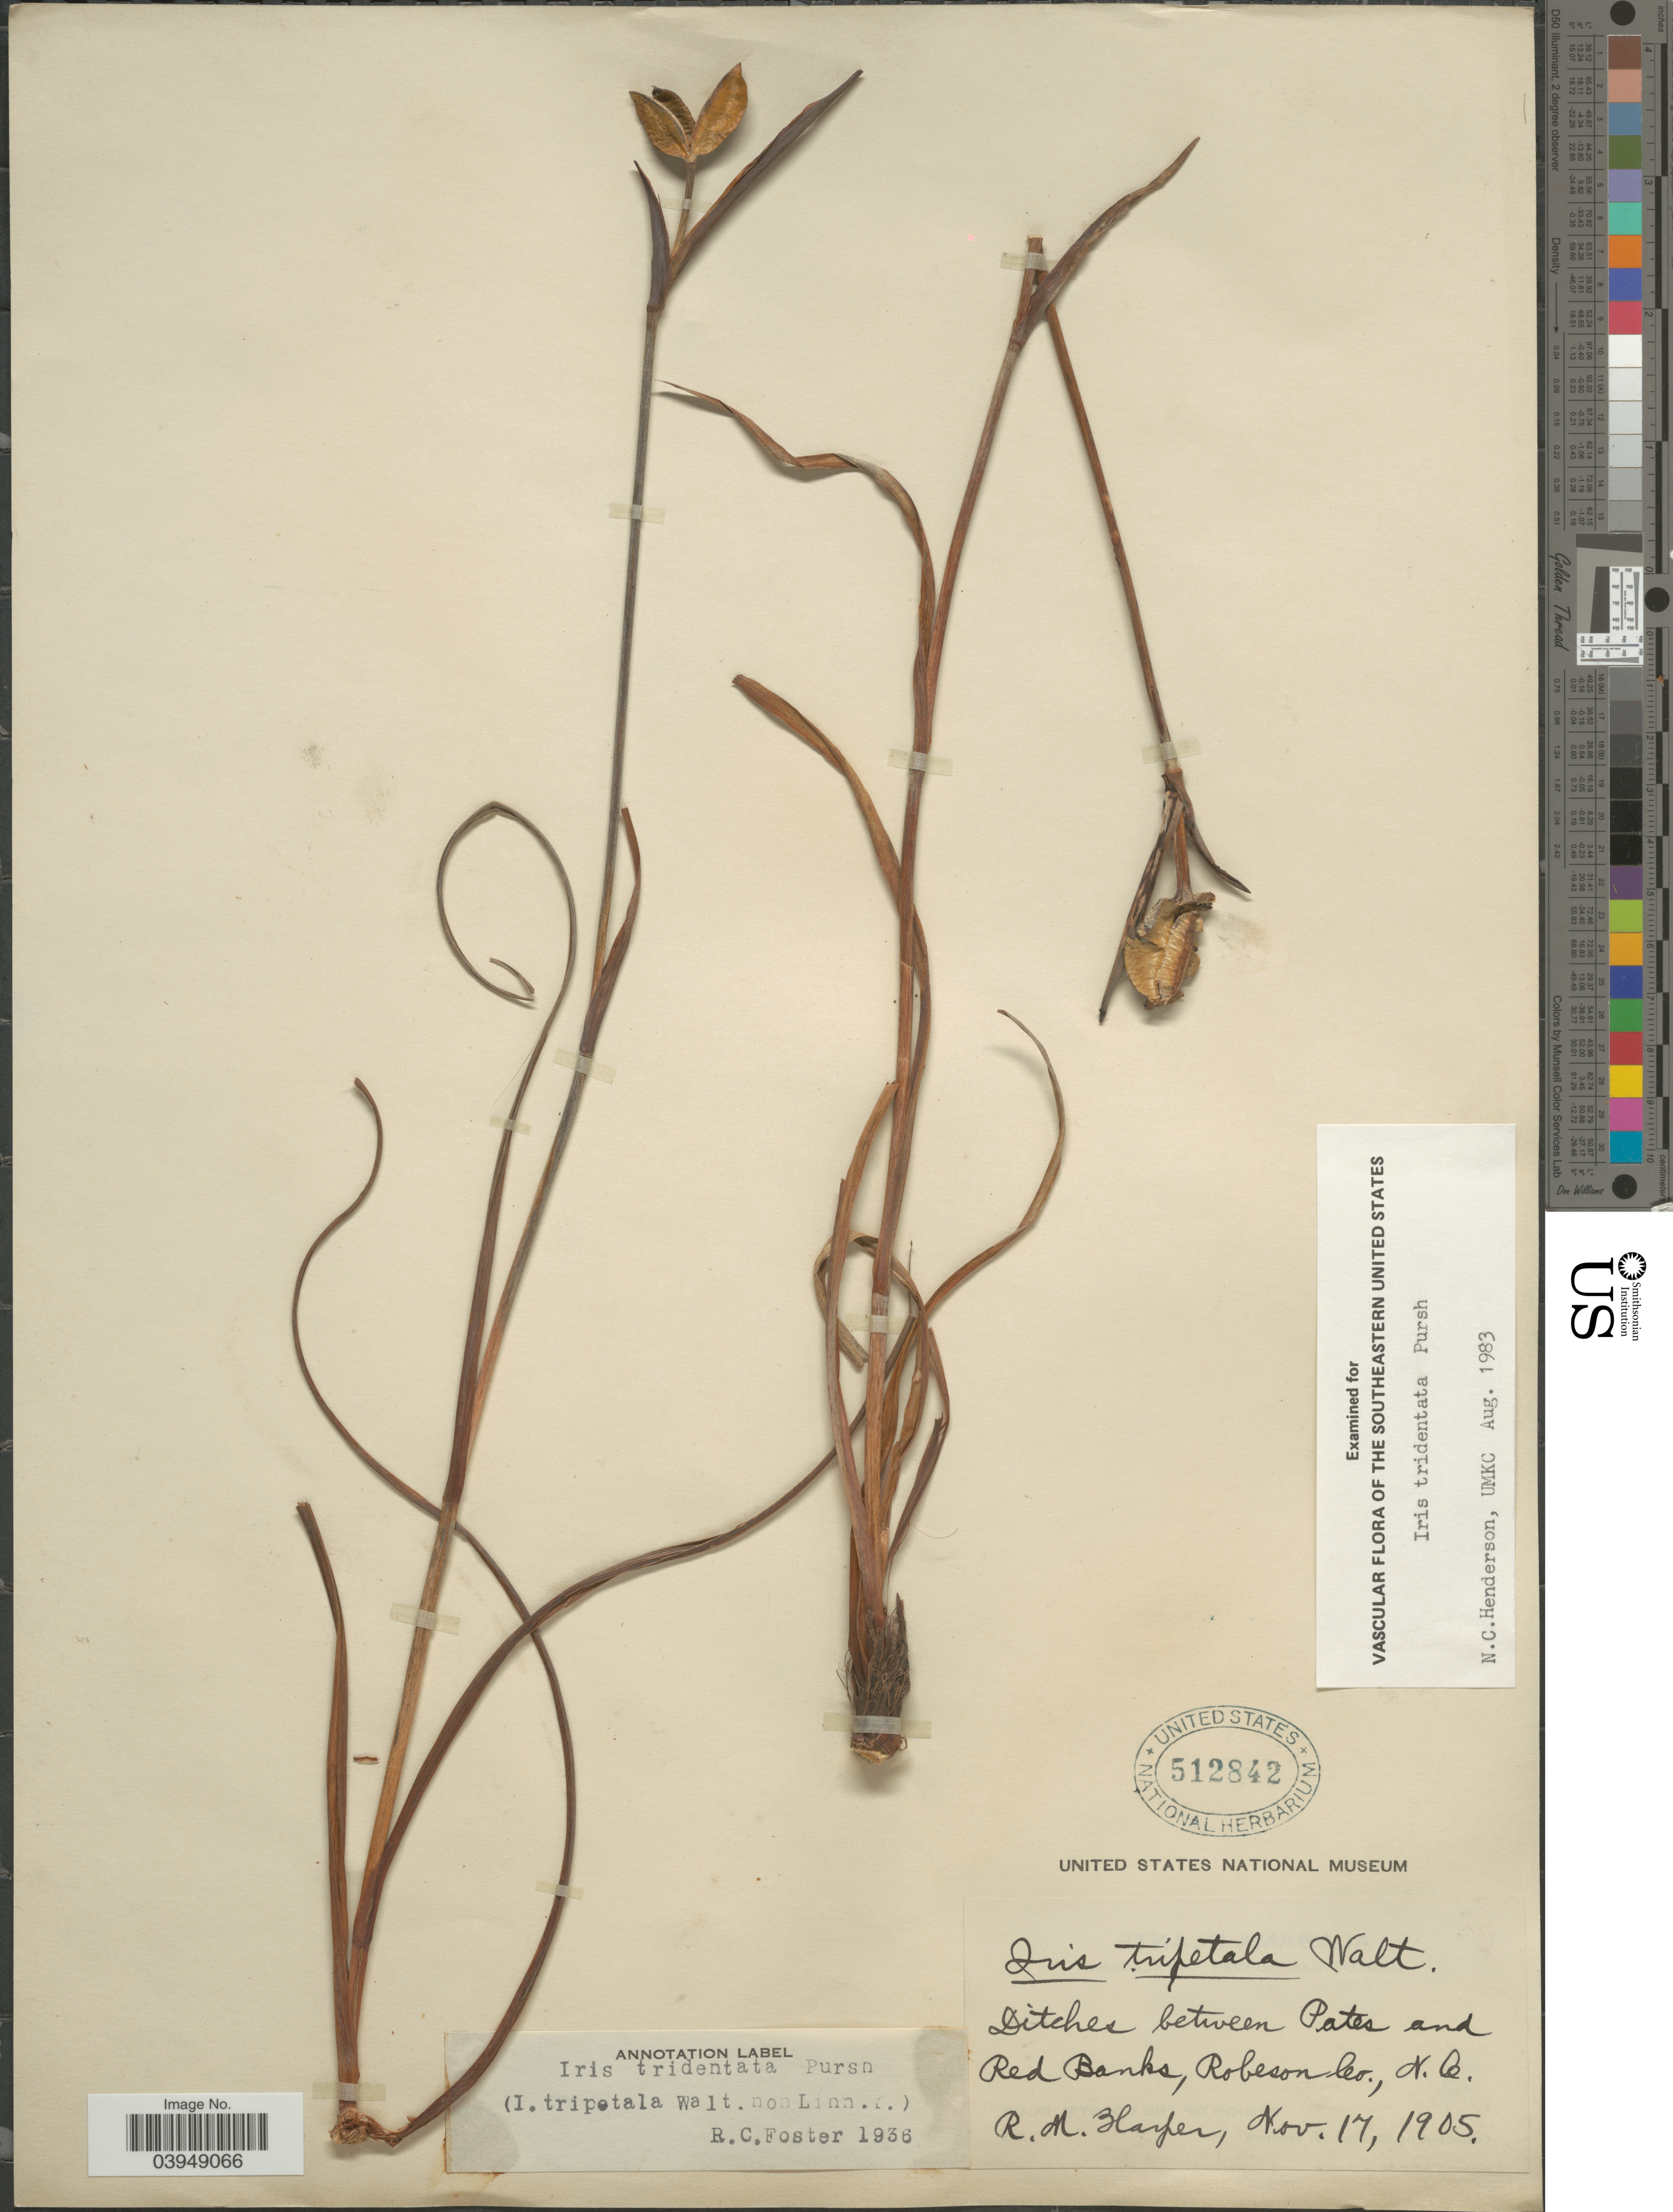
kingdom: Plantae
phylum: Tracheophyta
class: Liliopsida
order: Asparagales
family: Iridaceae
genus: Iris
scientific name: Iris tridentata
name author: Pursh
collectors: R. Harper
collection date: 1905-11-17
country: United States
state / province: North Carolina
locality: Ditches between Pates and Red Banks, Robeson Co.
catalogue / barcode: US 512842